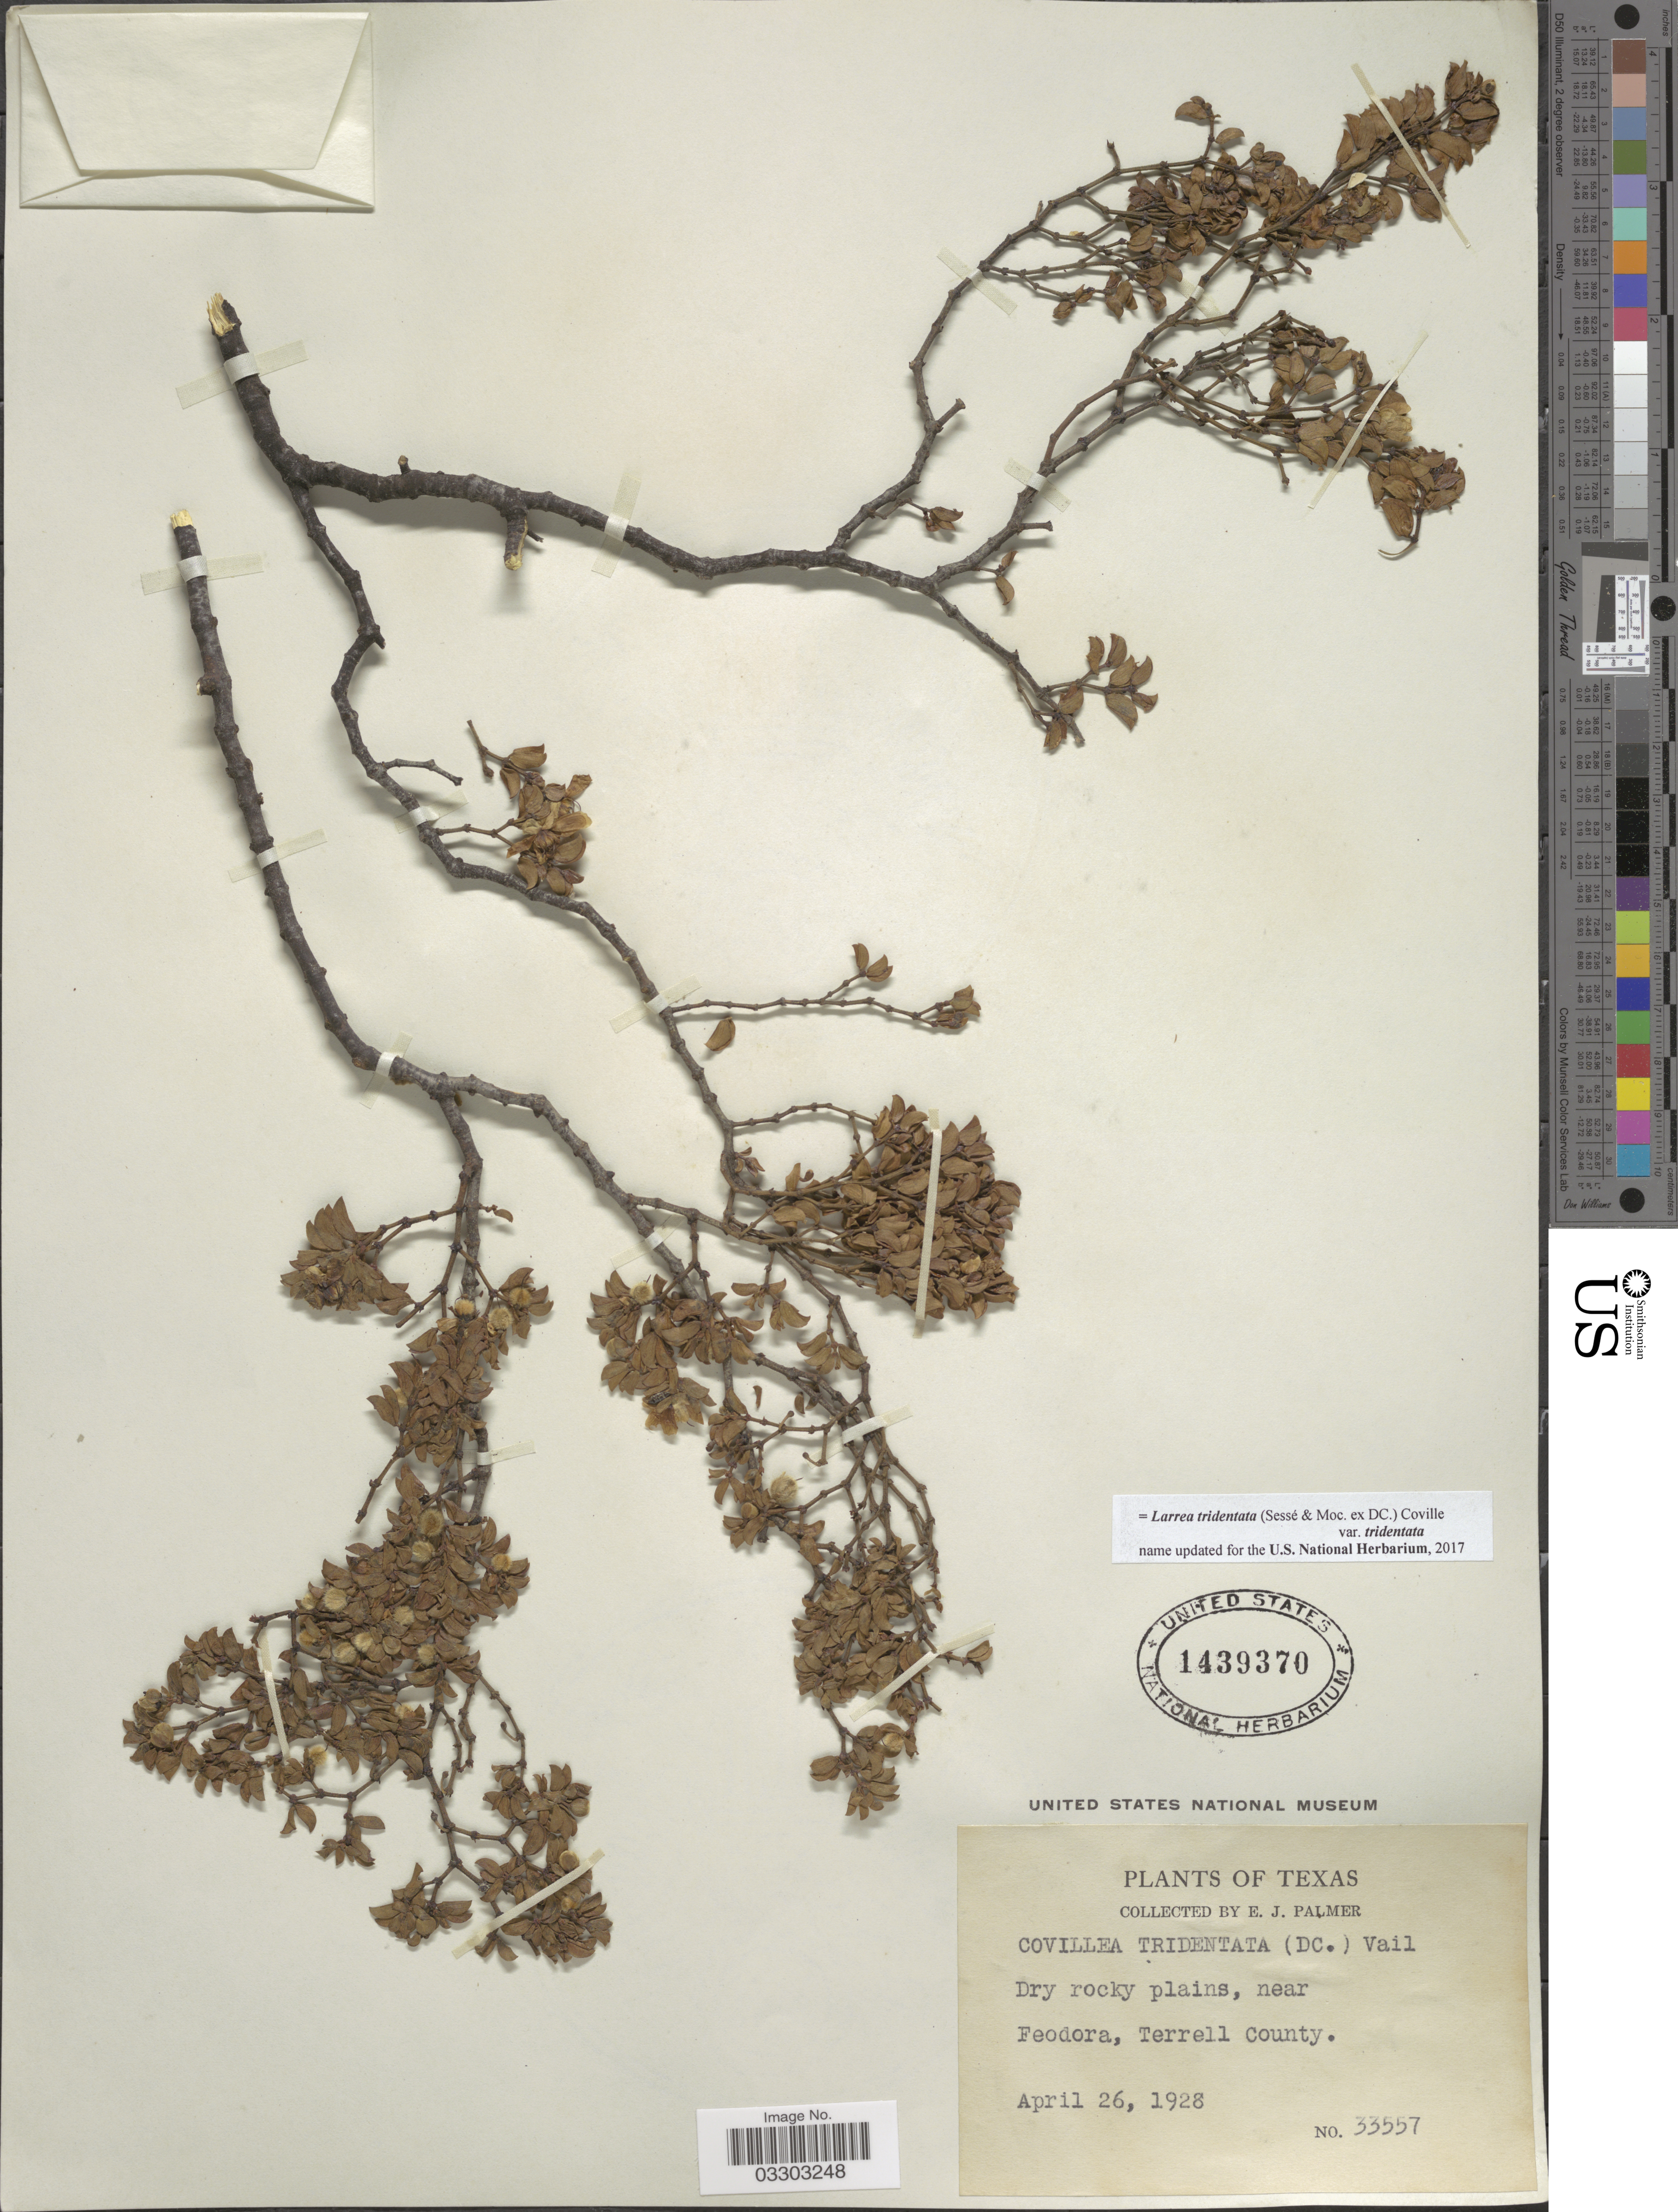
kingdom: Plantae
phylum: Tracheophyta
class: Magnoliopsida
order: Zygophyllales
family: Zygophyllaceae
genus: Larrea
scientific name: Larrea tridentata var. tridentata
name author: (Sessé & Moc. ex DC.) Coville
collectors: E. J. Palmer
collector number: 33557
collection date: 1928-04-26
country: United States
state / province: Texas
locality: Near Feodora, Terrell County.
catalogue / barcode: US 1439370